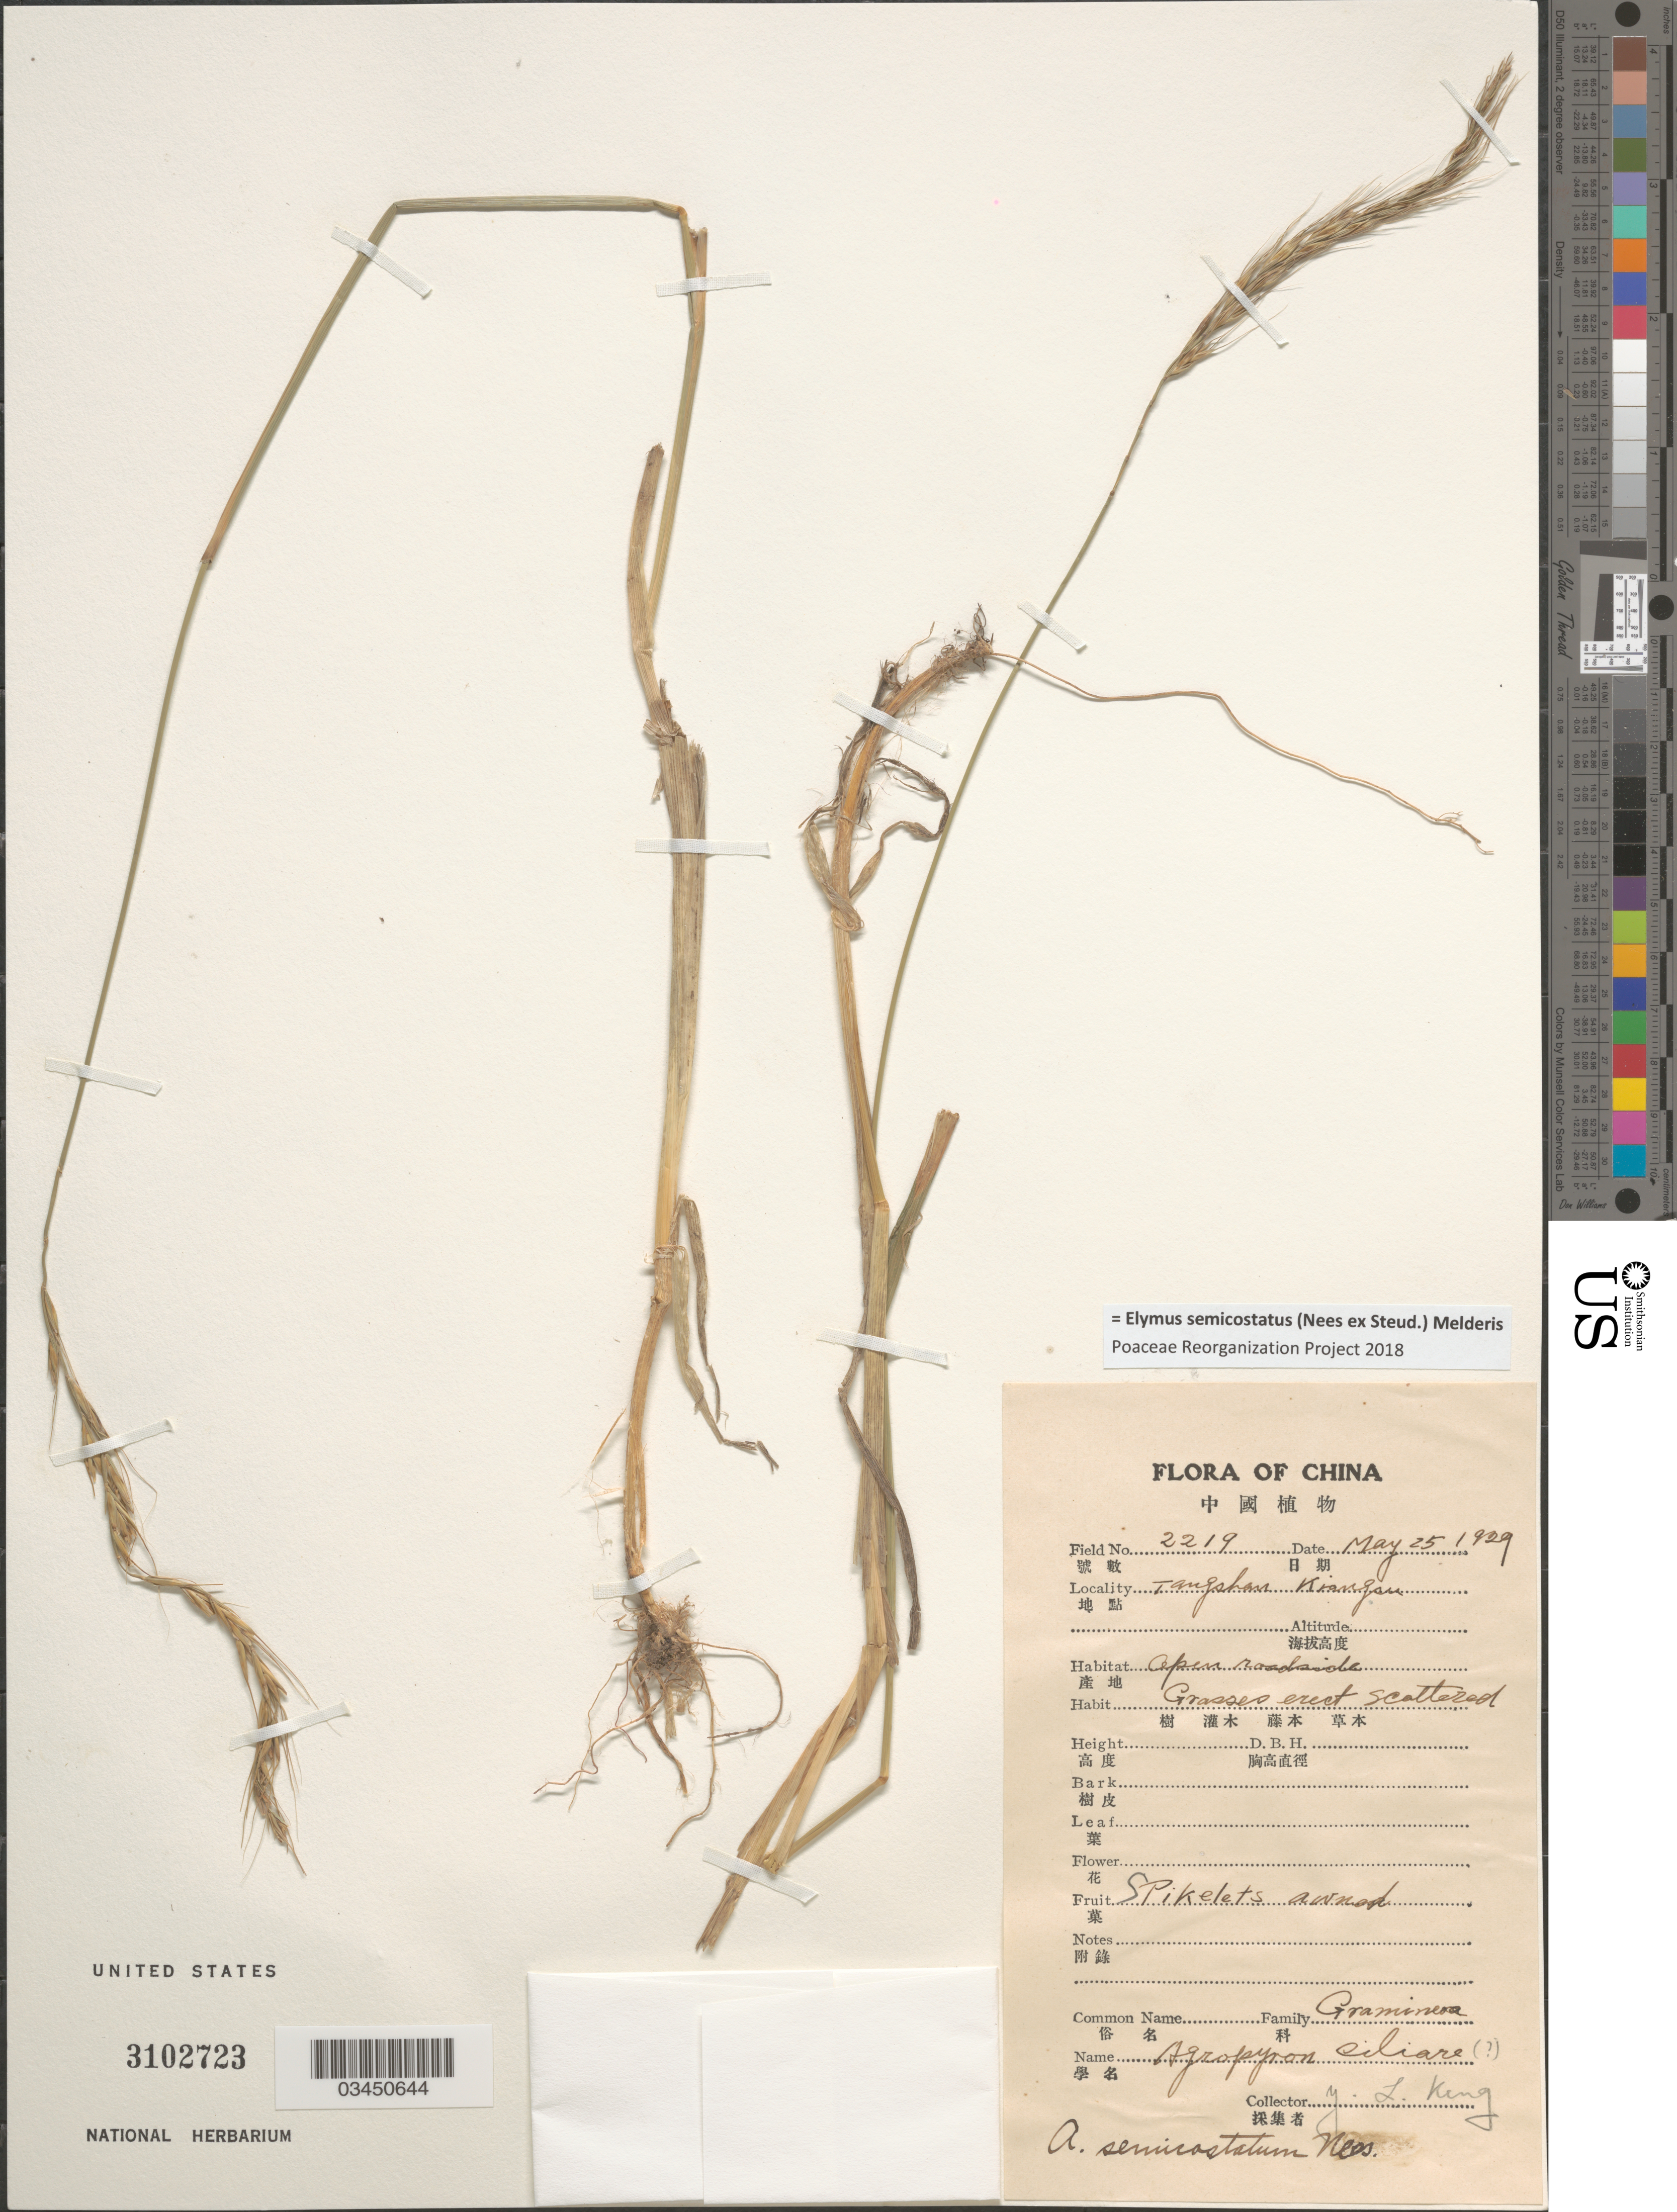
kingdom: Plantae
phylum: Tracheophyta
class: Liliopsida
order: Poales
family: Poaceae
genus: Elymus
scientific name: Elymus semicostatus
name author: (Nees ex Steud.) Melderis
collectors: Y. L. Keng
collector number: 2219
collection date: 1929-05-25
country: China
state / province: Jiangsu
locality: Tangshan, Kiangsu.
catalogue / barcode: US 3102723